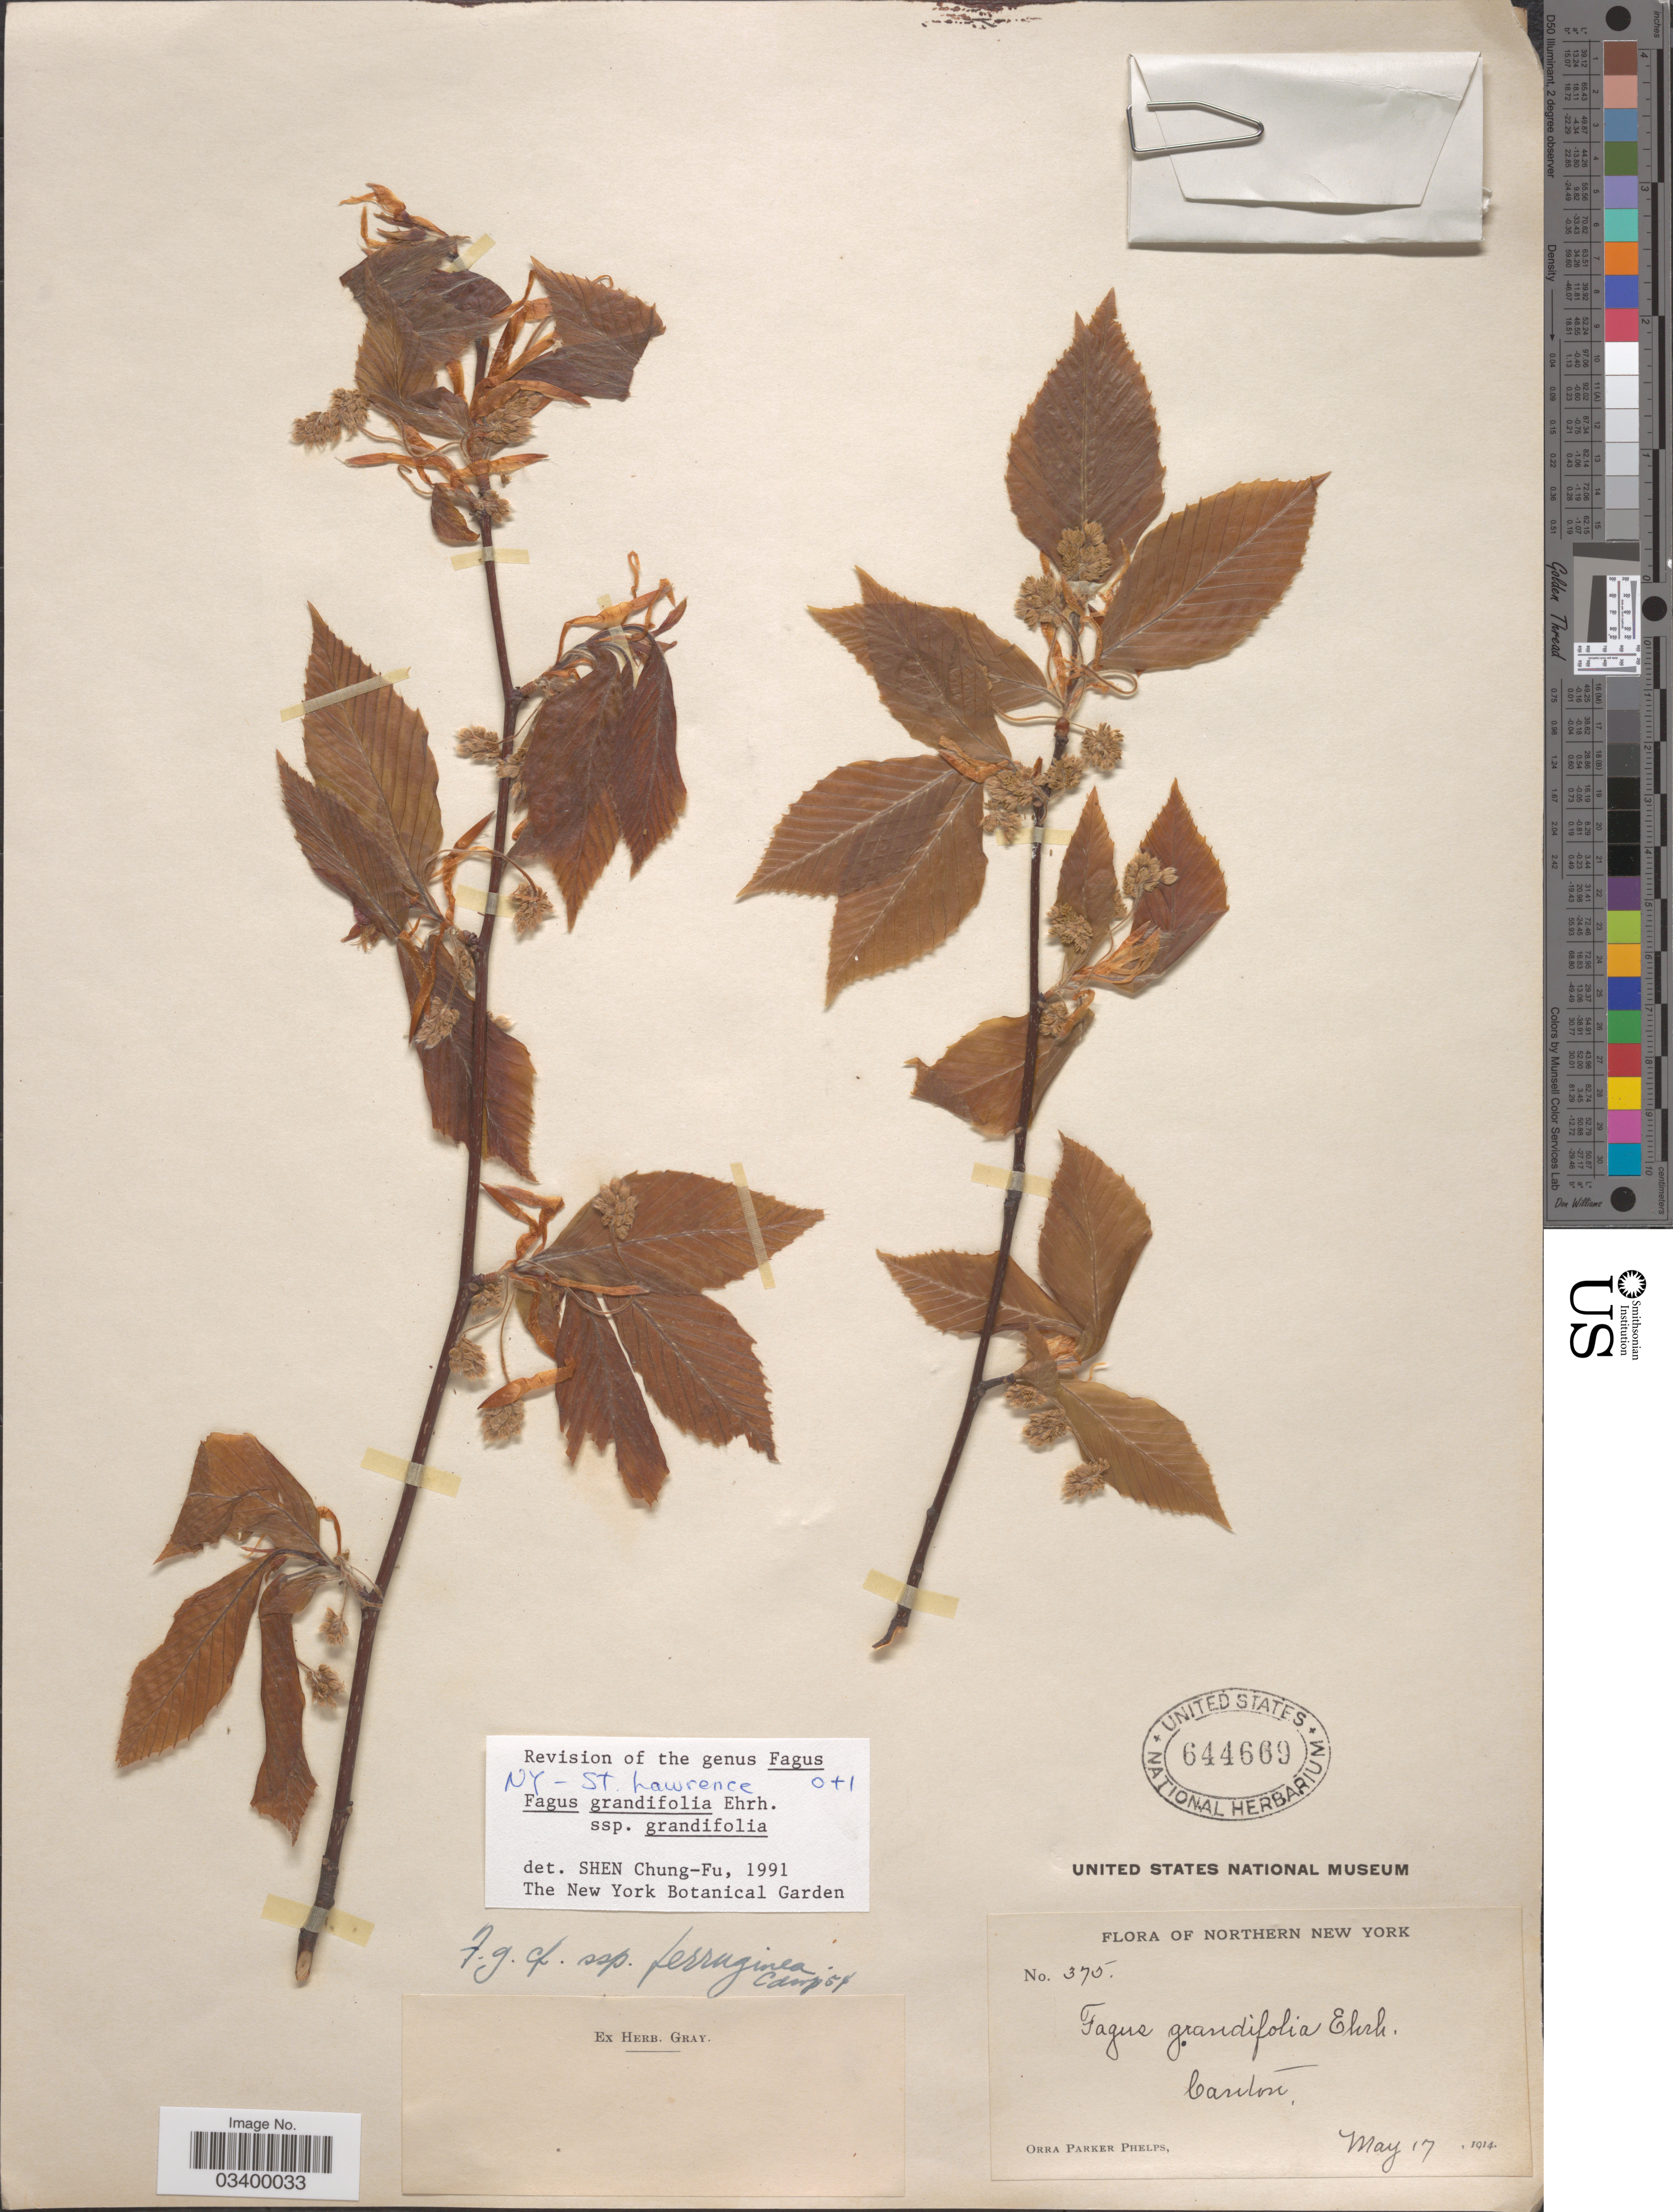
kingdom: Plantae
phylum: Tracheophyta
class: Magnoliopsida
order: Fagales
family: Fagaceae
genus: Fagus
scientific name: Fagus grandifolia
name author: Ehrh.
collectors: O. P. Phelps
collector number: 375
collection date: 1914-05-17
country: United States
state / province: New York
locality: Northern New York. Canton.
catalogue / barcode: US 644669